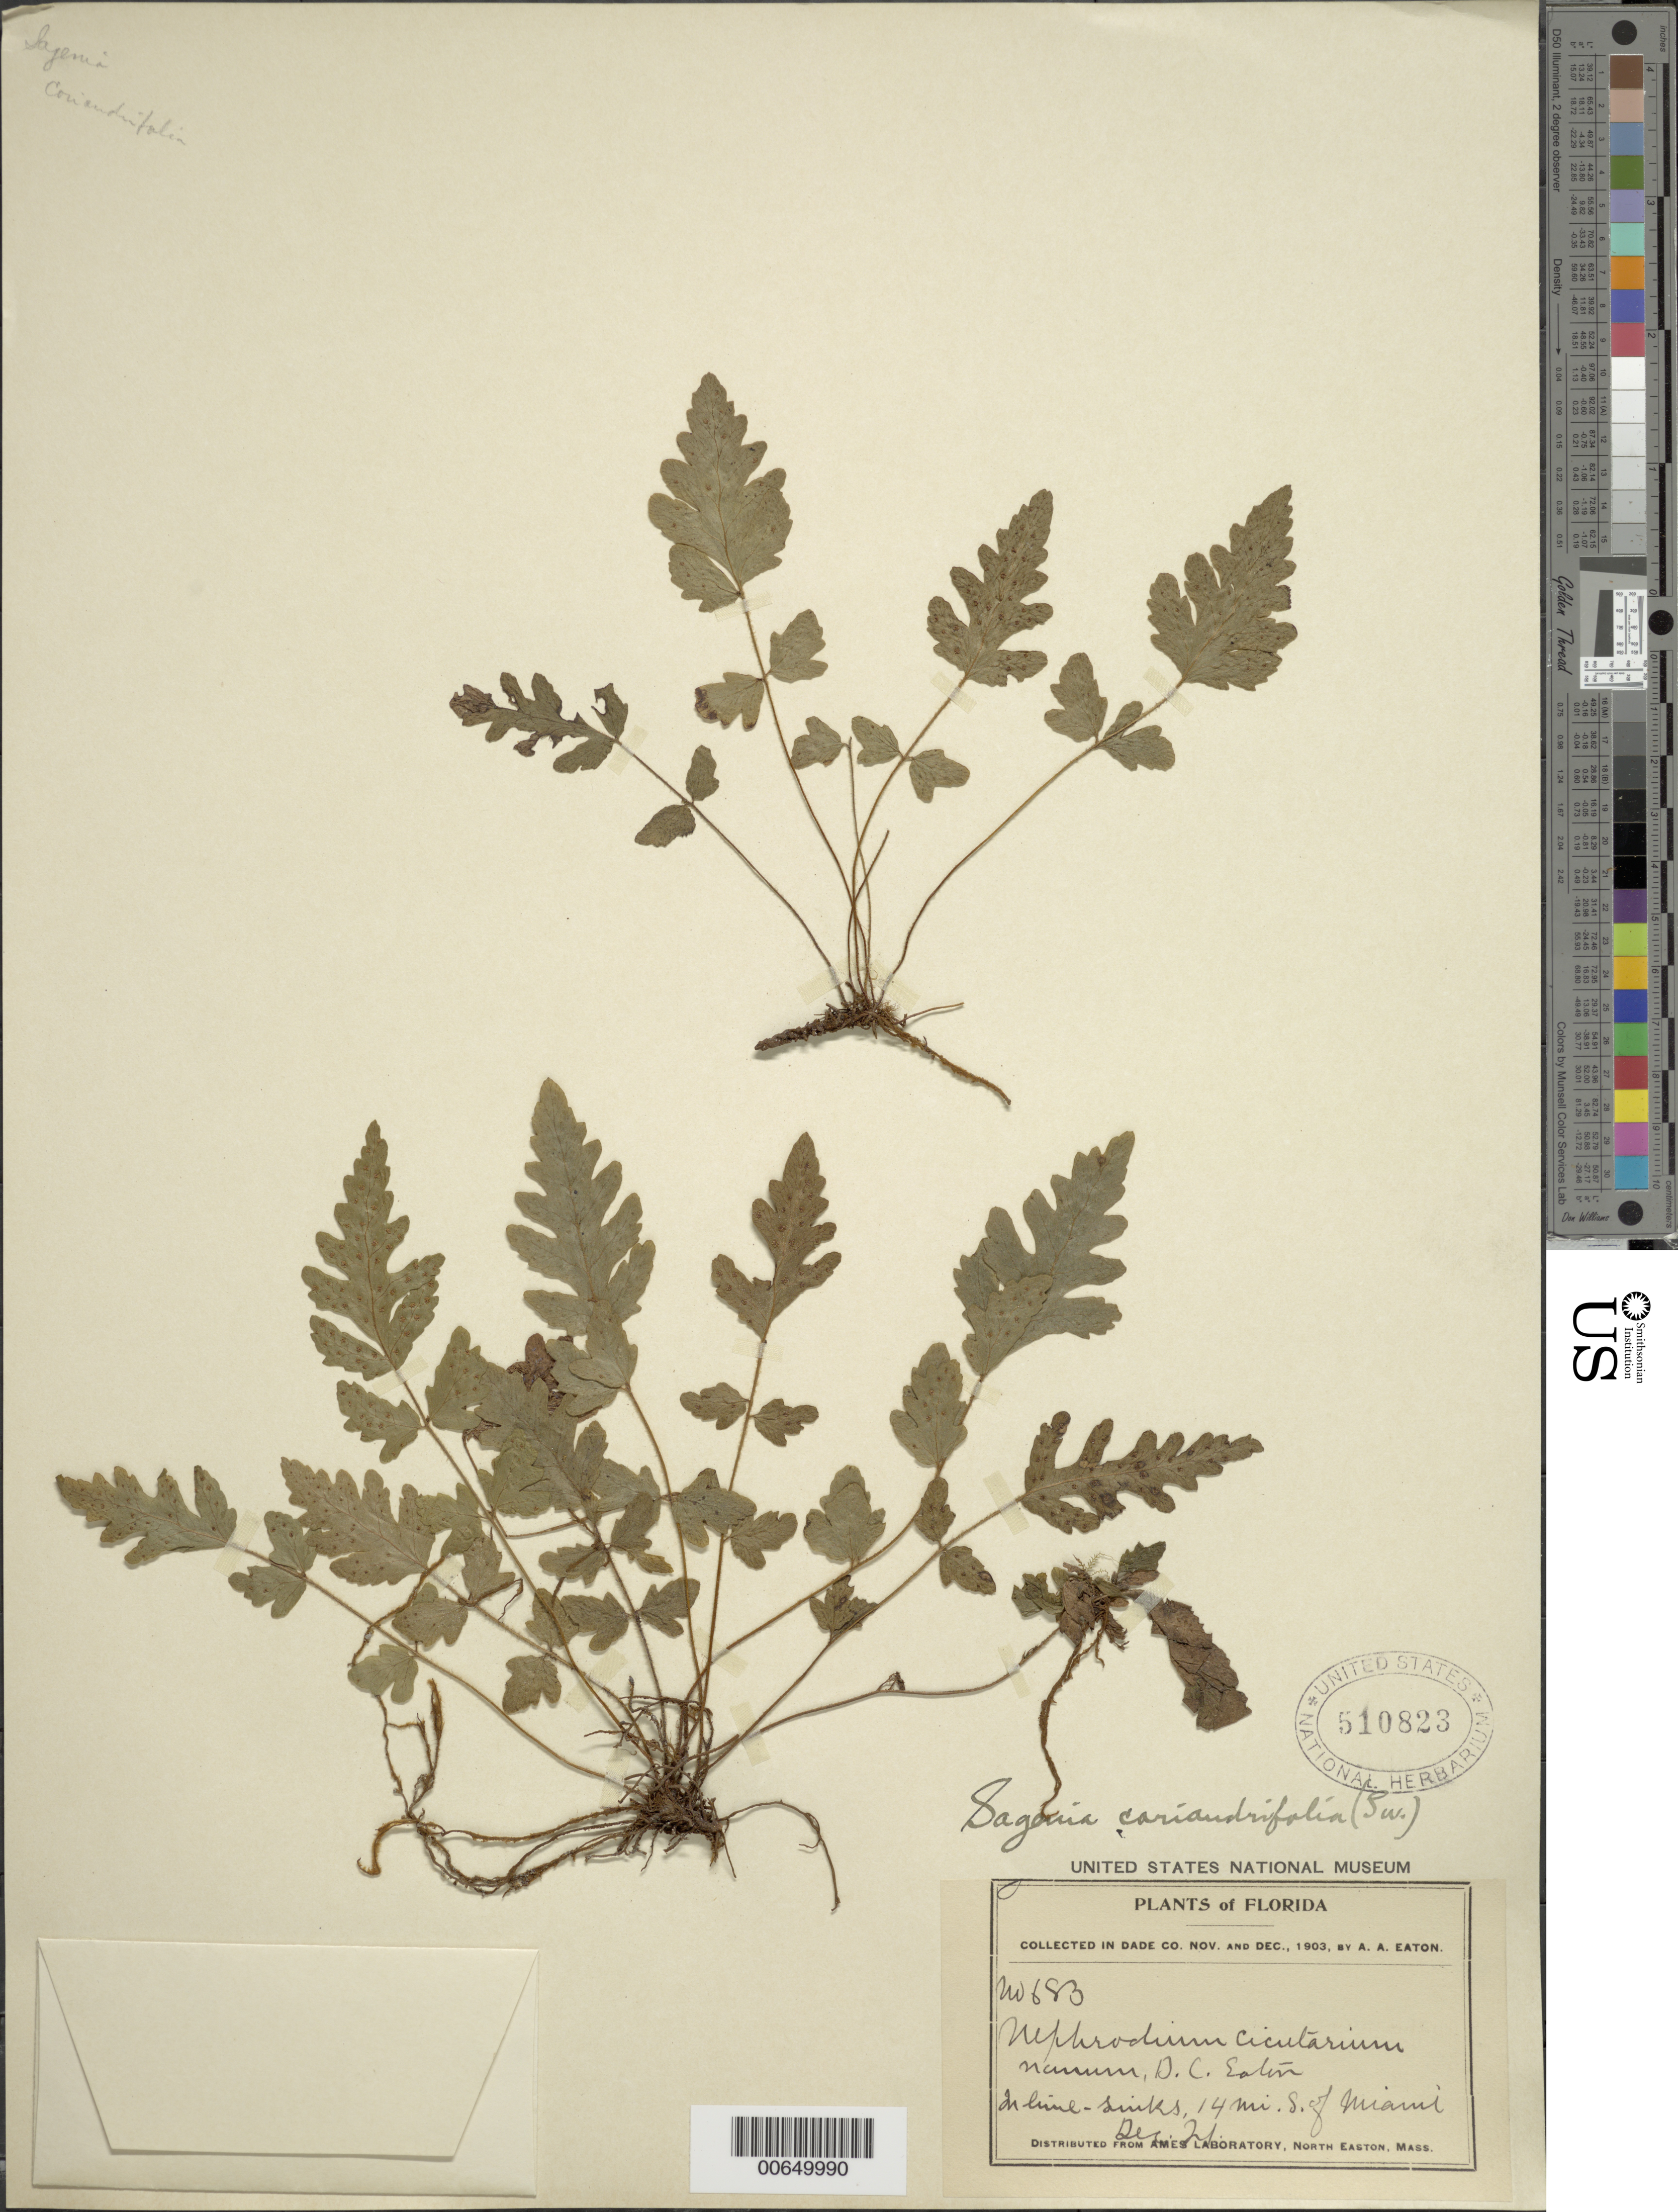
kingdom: Plantae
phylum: Tracheophyta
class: Polypodiopsida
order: Polypodiales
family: Tectariaceae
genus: Tectaria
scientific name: Tectaria coriandrifolia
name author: Underw.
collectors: A. A. Eaton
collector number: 683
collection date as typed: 28 Nov 1903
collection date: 1903-11-28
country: United States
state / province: Florida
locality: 14 mi. S of Miami.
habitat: In lime sinks.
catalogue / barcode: US 510823